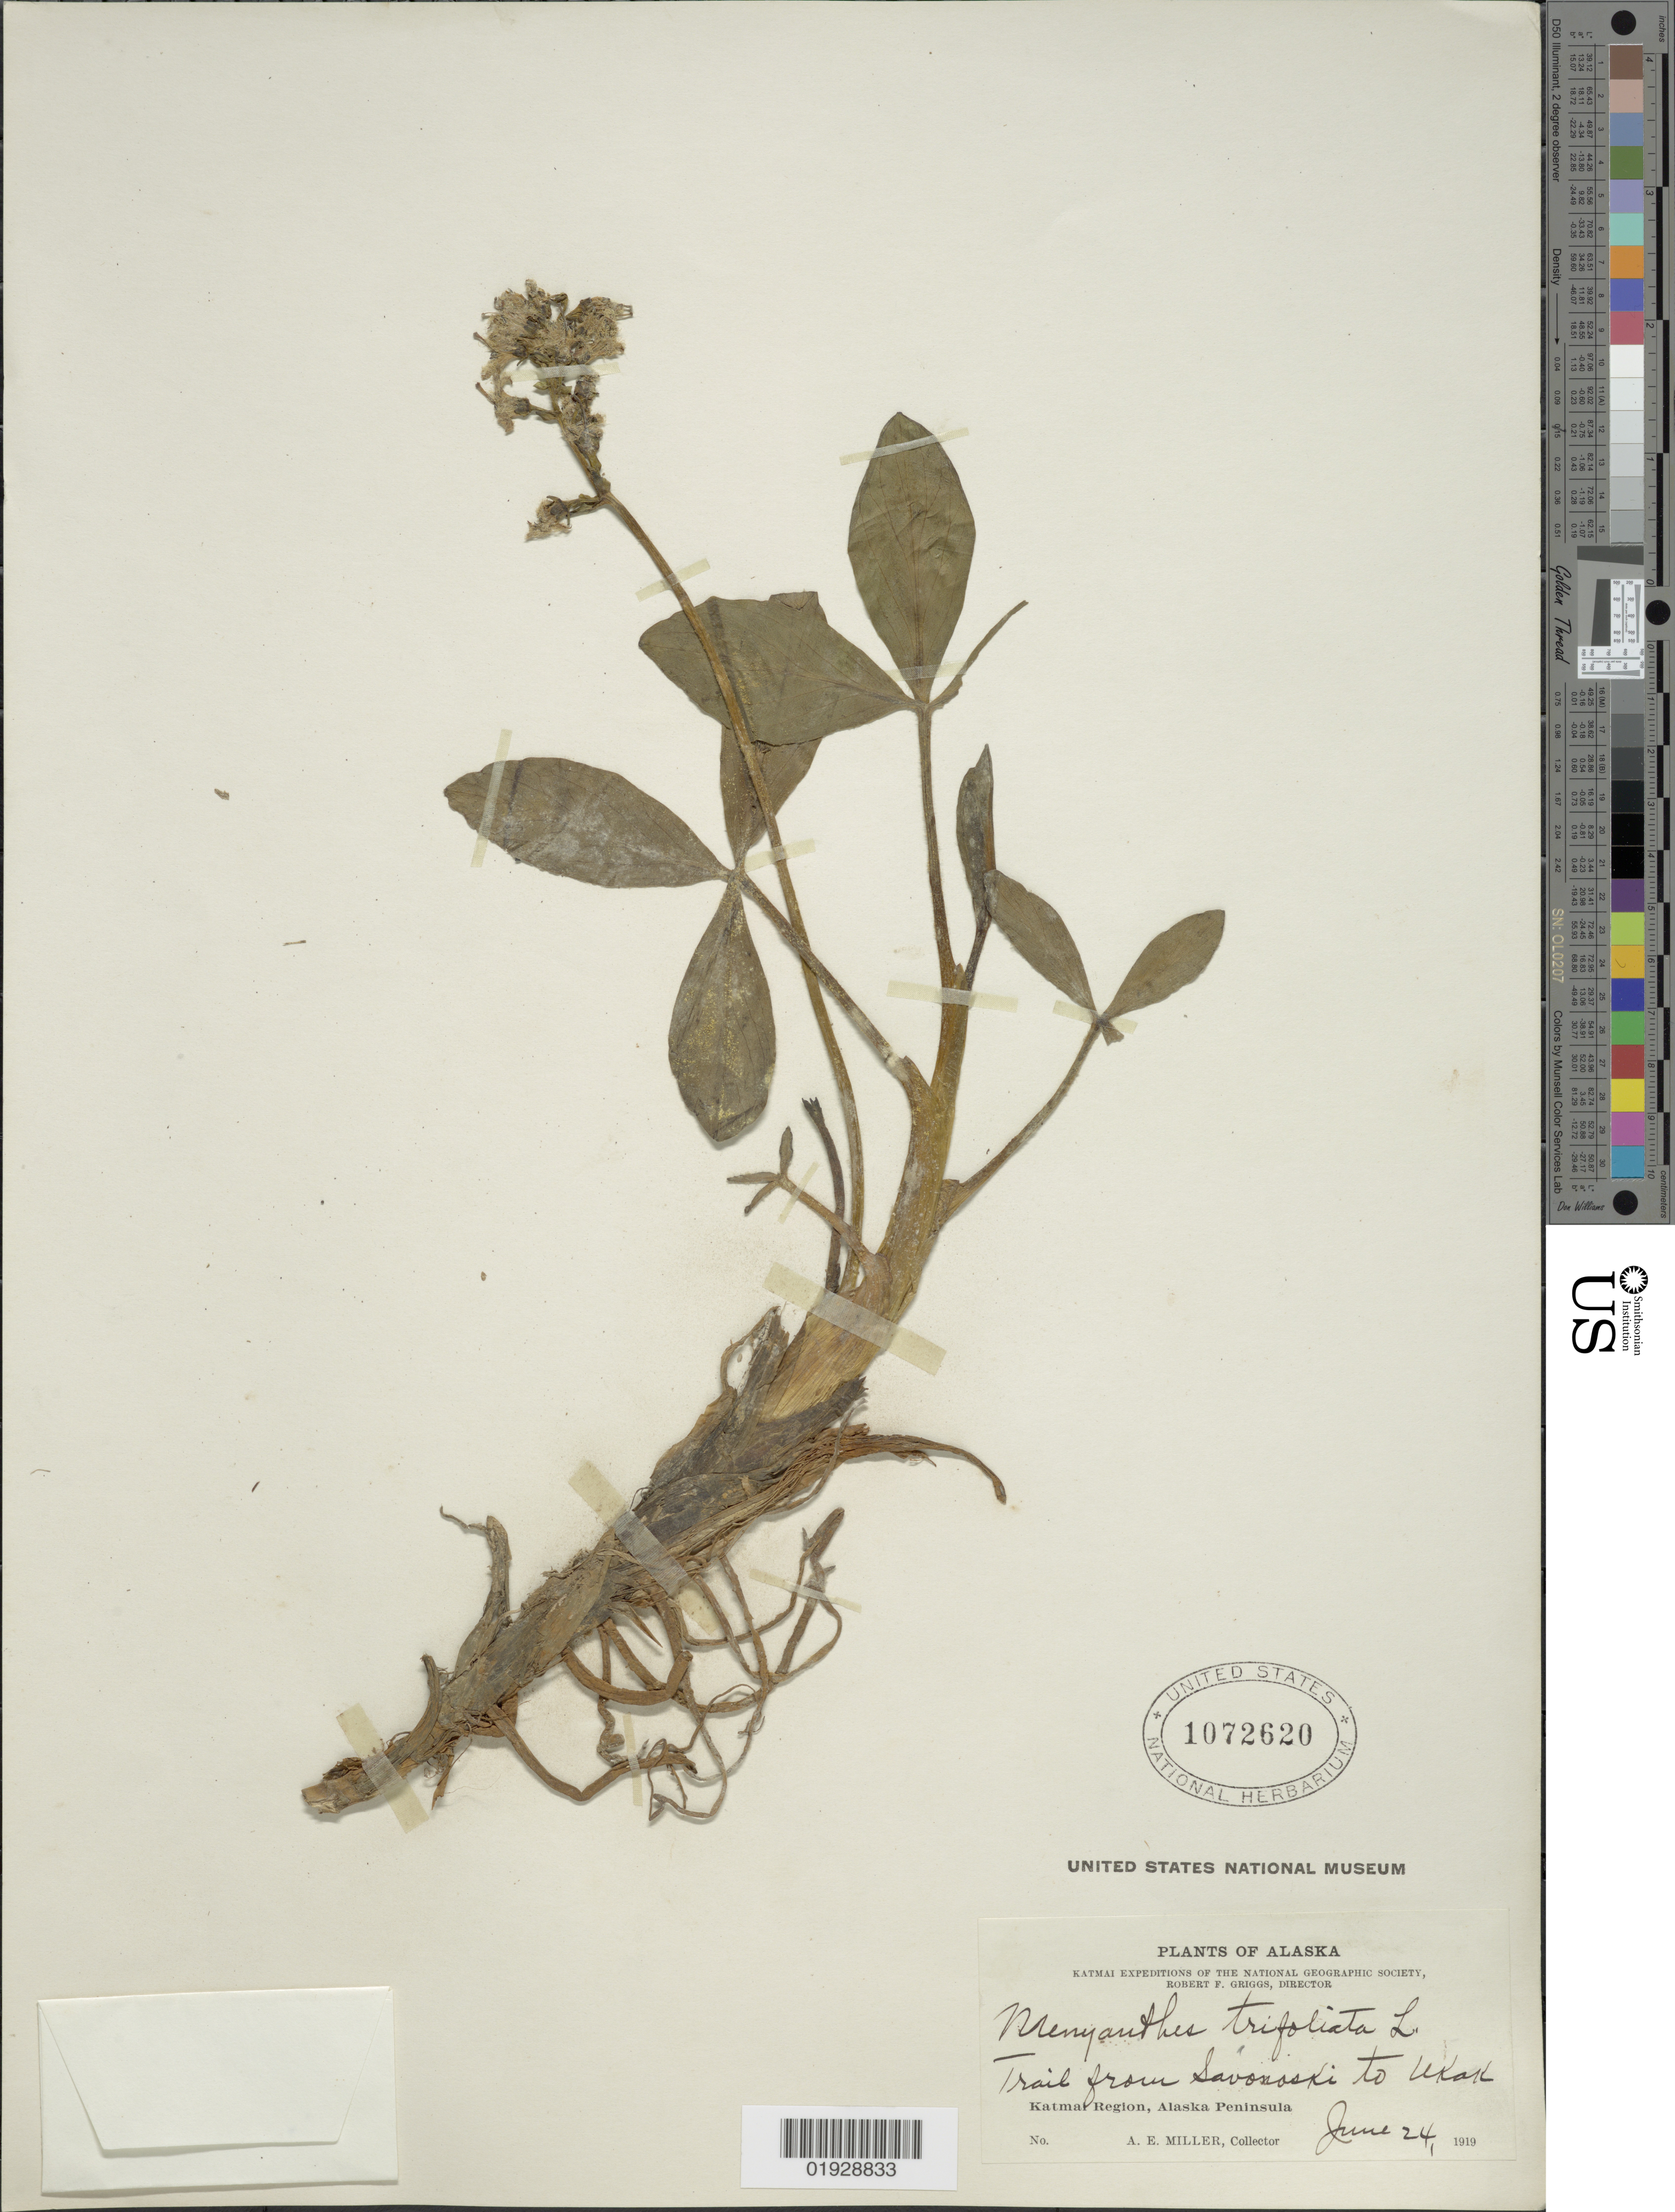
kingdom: Plantae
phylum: Tracheophyta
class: Magnoliopsida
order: Asterales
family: Menyanthaceae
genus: Menyanthes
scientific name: Menyanthes trifoliata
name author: L.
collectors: A. E. Miller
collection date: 1919-06-24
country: United States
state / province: Alaska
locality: Trail from Savonoski to Ukak, Katma Region, Alaska Peninsula.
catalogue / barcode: US 1072620